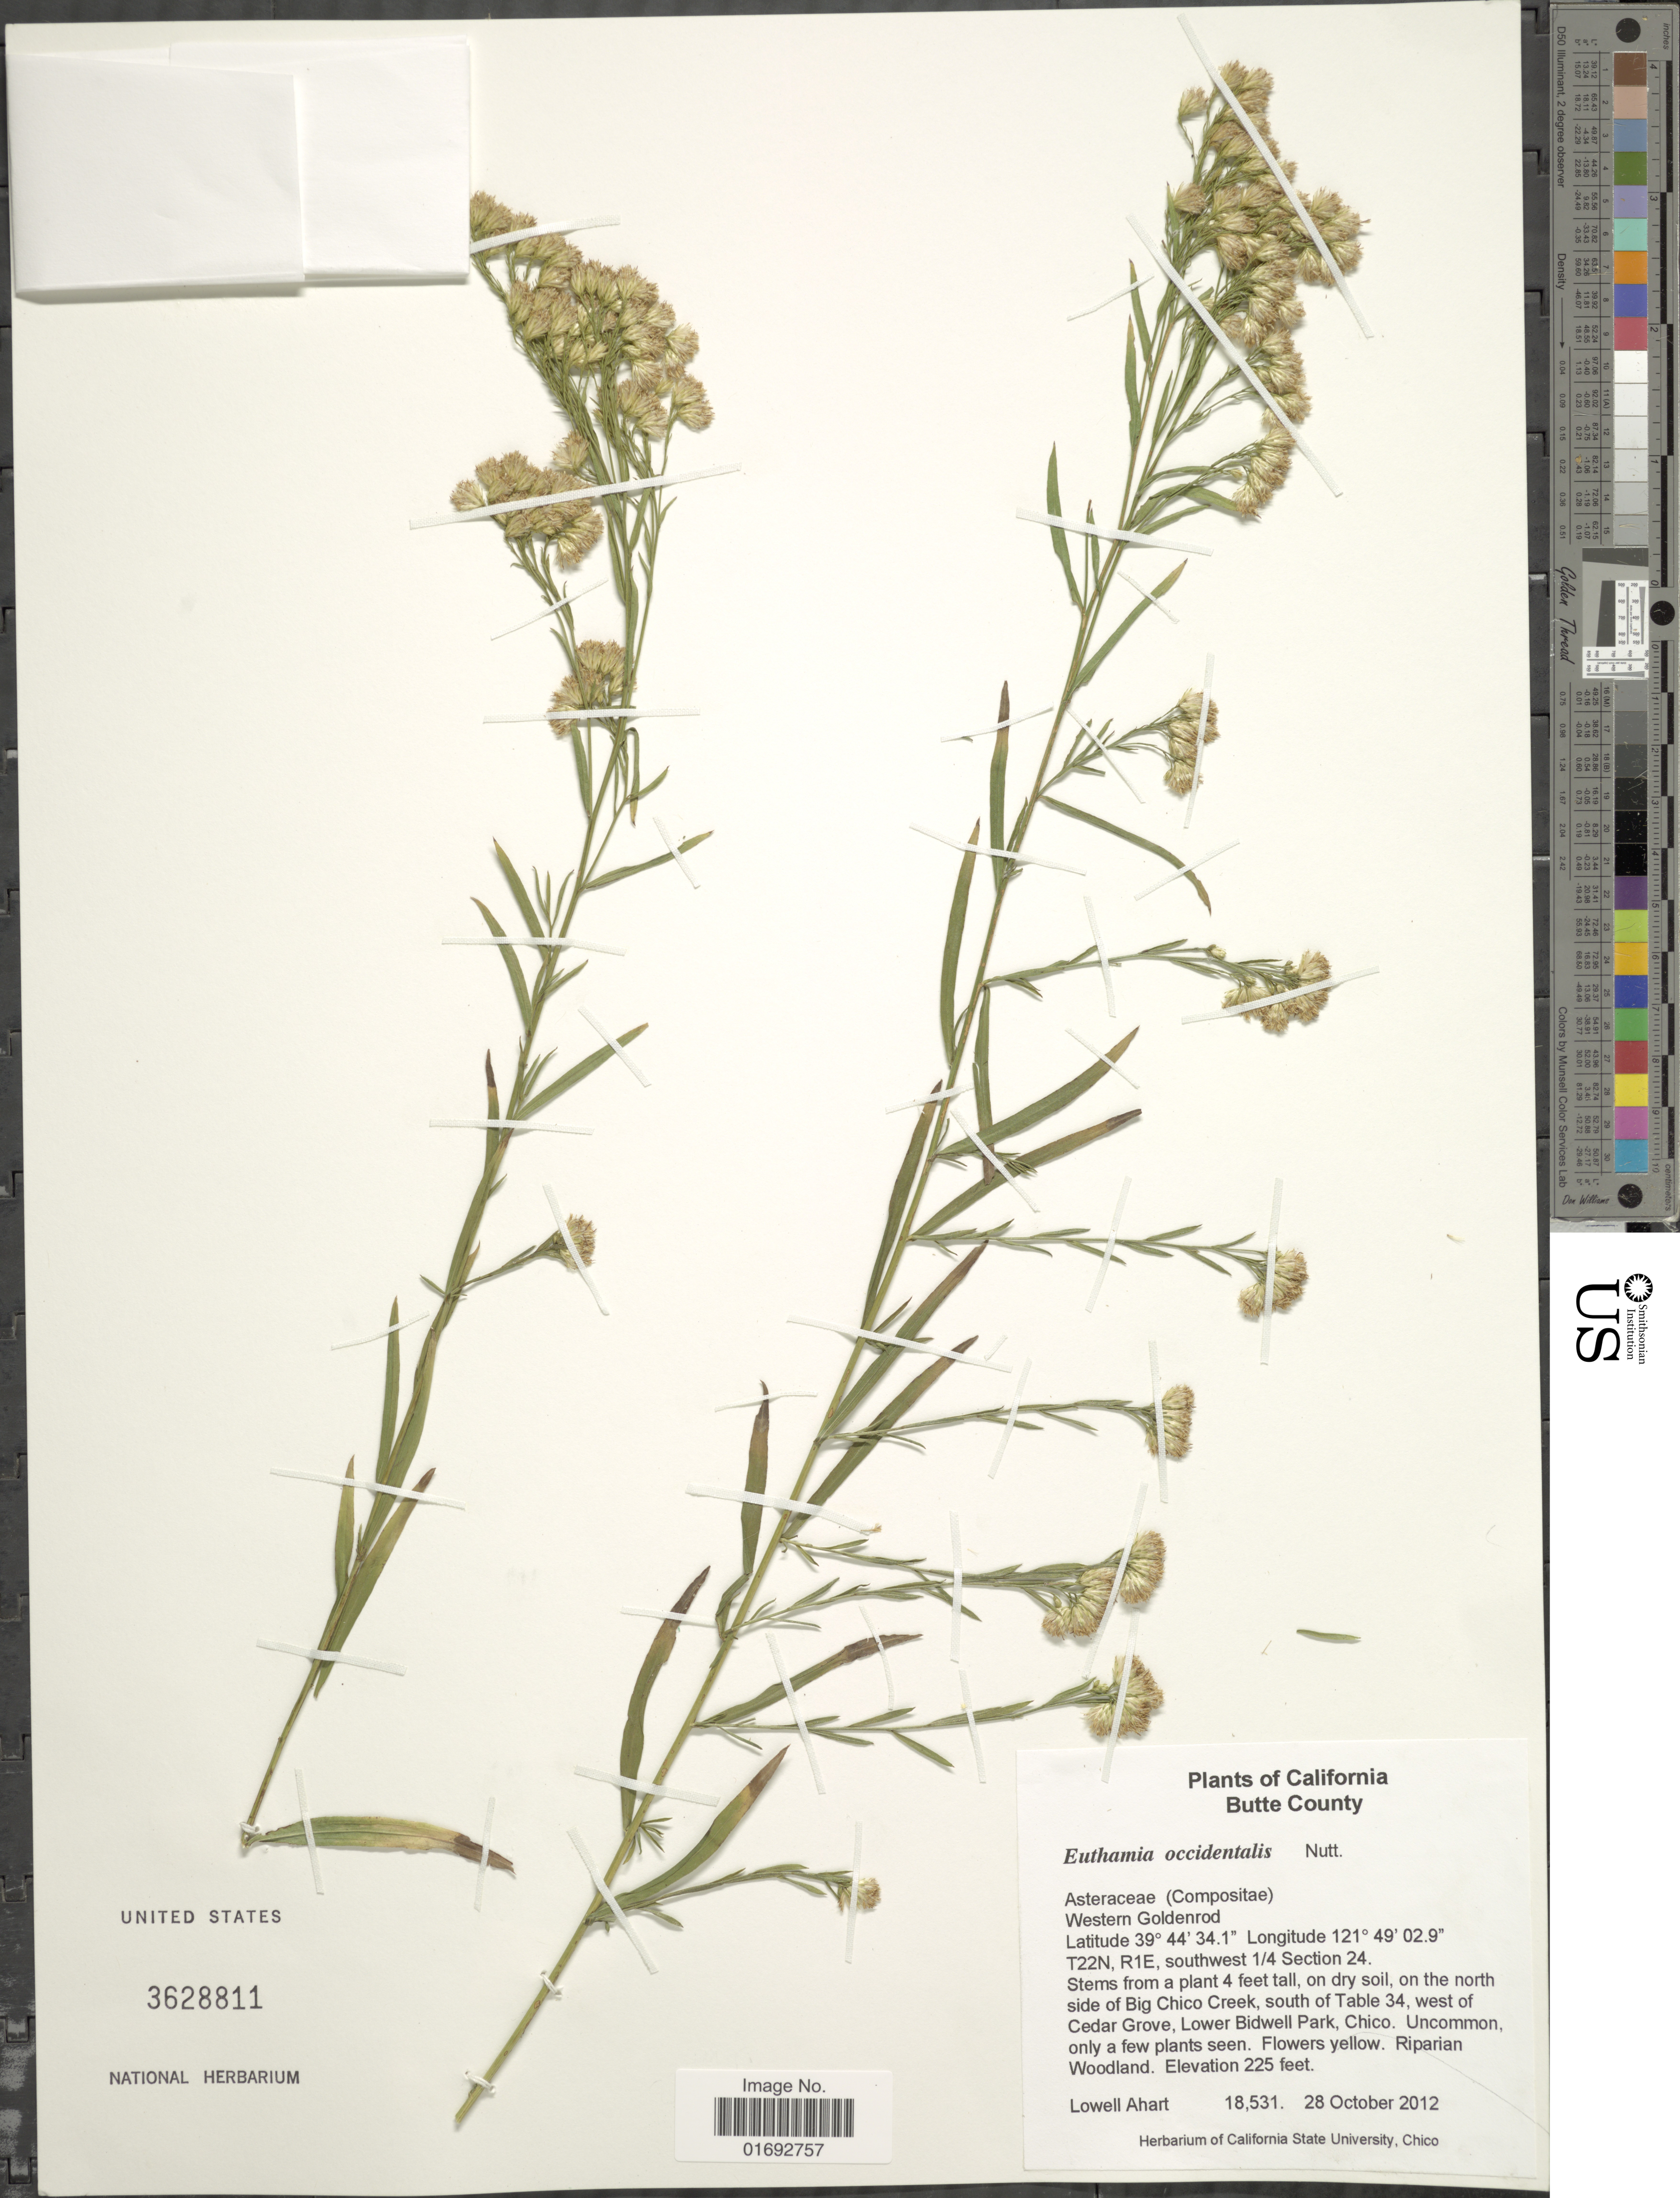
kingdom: Plantae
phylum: Tracheophyta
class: Magnoliopsida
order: Asterales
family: Asteraceae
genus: Euthamia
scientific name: Euthamia occidentalis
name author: Nutt.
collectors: L. Ahart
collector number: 18531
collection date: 2012-10-28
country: United States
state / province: California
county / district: Butte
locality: Butte County, Western Goldenrod, T22N, R1E, southwest 1/4 Section 24, on the north side of Big Chico Creek, south of Table 34, west of Cedar Grove, Lower Bidwell Park, Chico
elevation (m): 69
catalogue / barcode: US 3628811